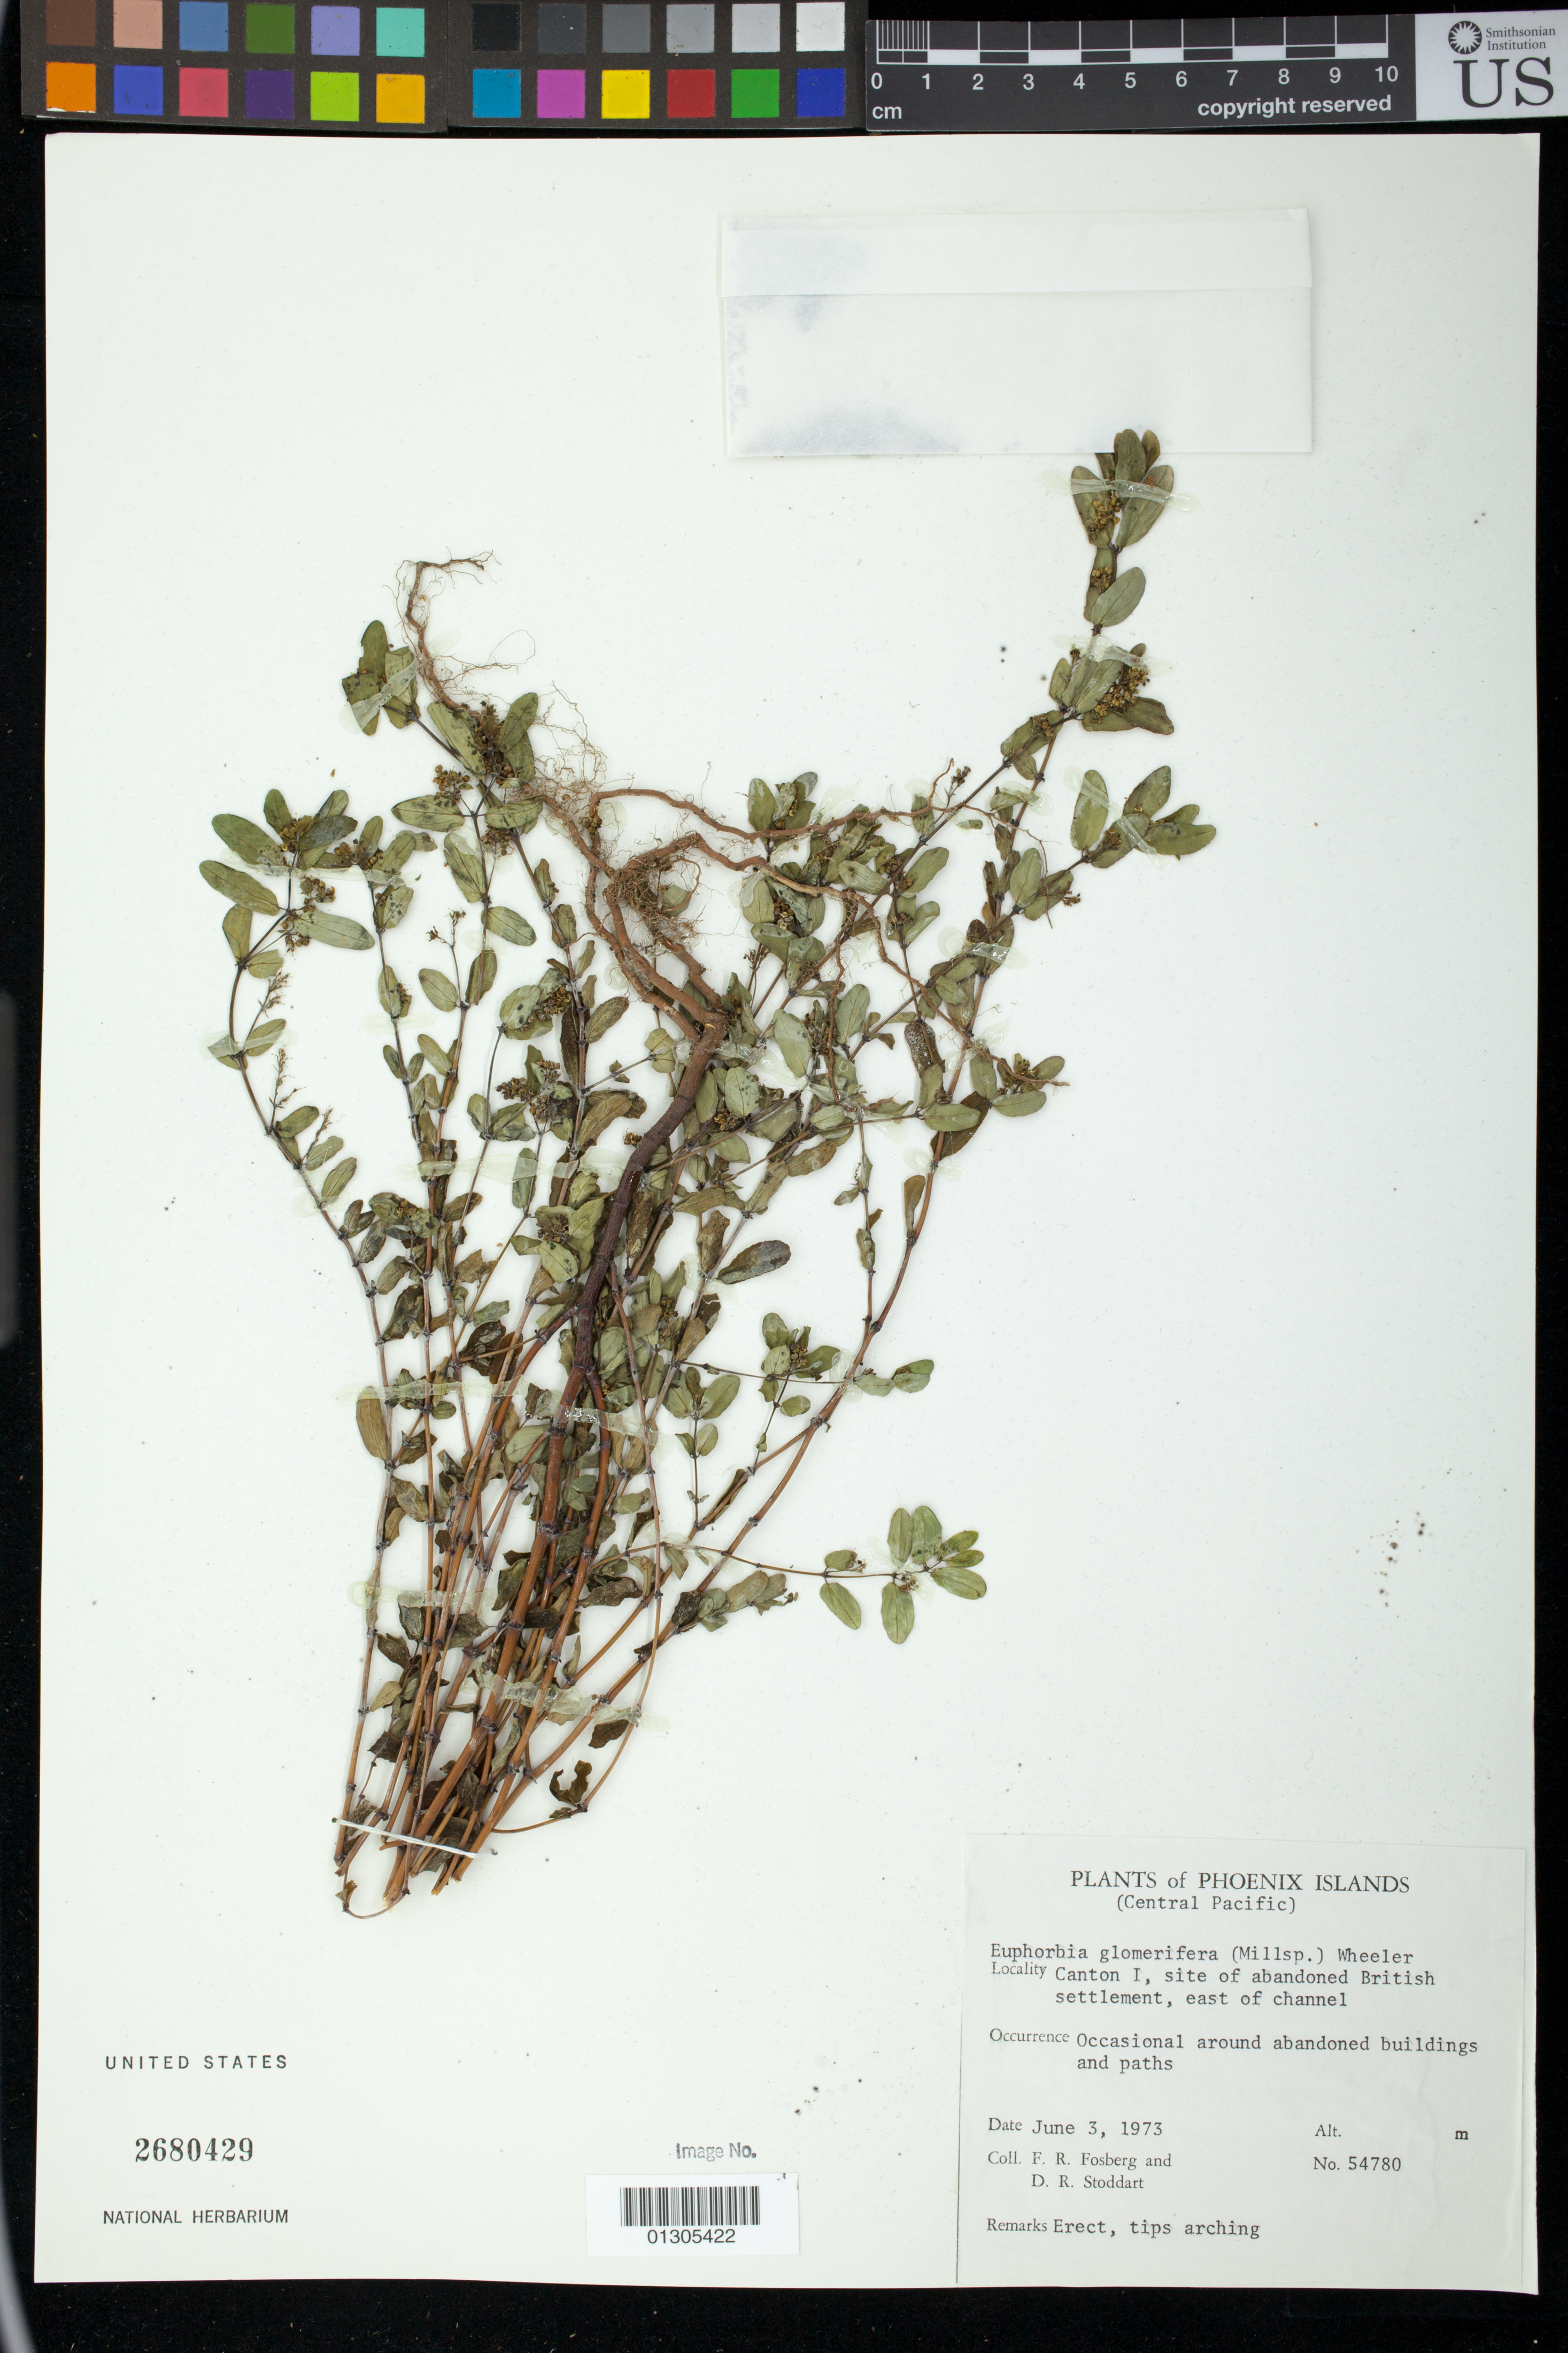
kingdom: Plantae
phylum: Tracheophyta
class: Magnoliopsida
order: Malpighiales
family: Euphorbiaceae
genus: Euphorbia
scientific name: Euphorbia hypericifolia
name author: L.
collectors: F. R. Fosberg & D. R. Stoddart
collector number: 54780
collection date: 1973-06-03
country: Kiribati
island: Kanton [Canton] Atoll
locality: Canton I, site of abandoned British settlement, east of channel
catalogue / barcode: US 2680429